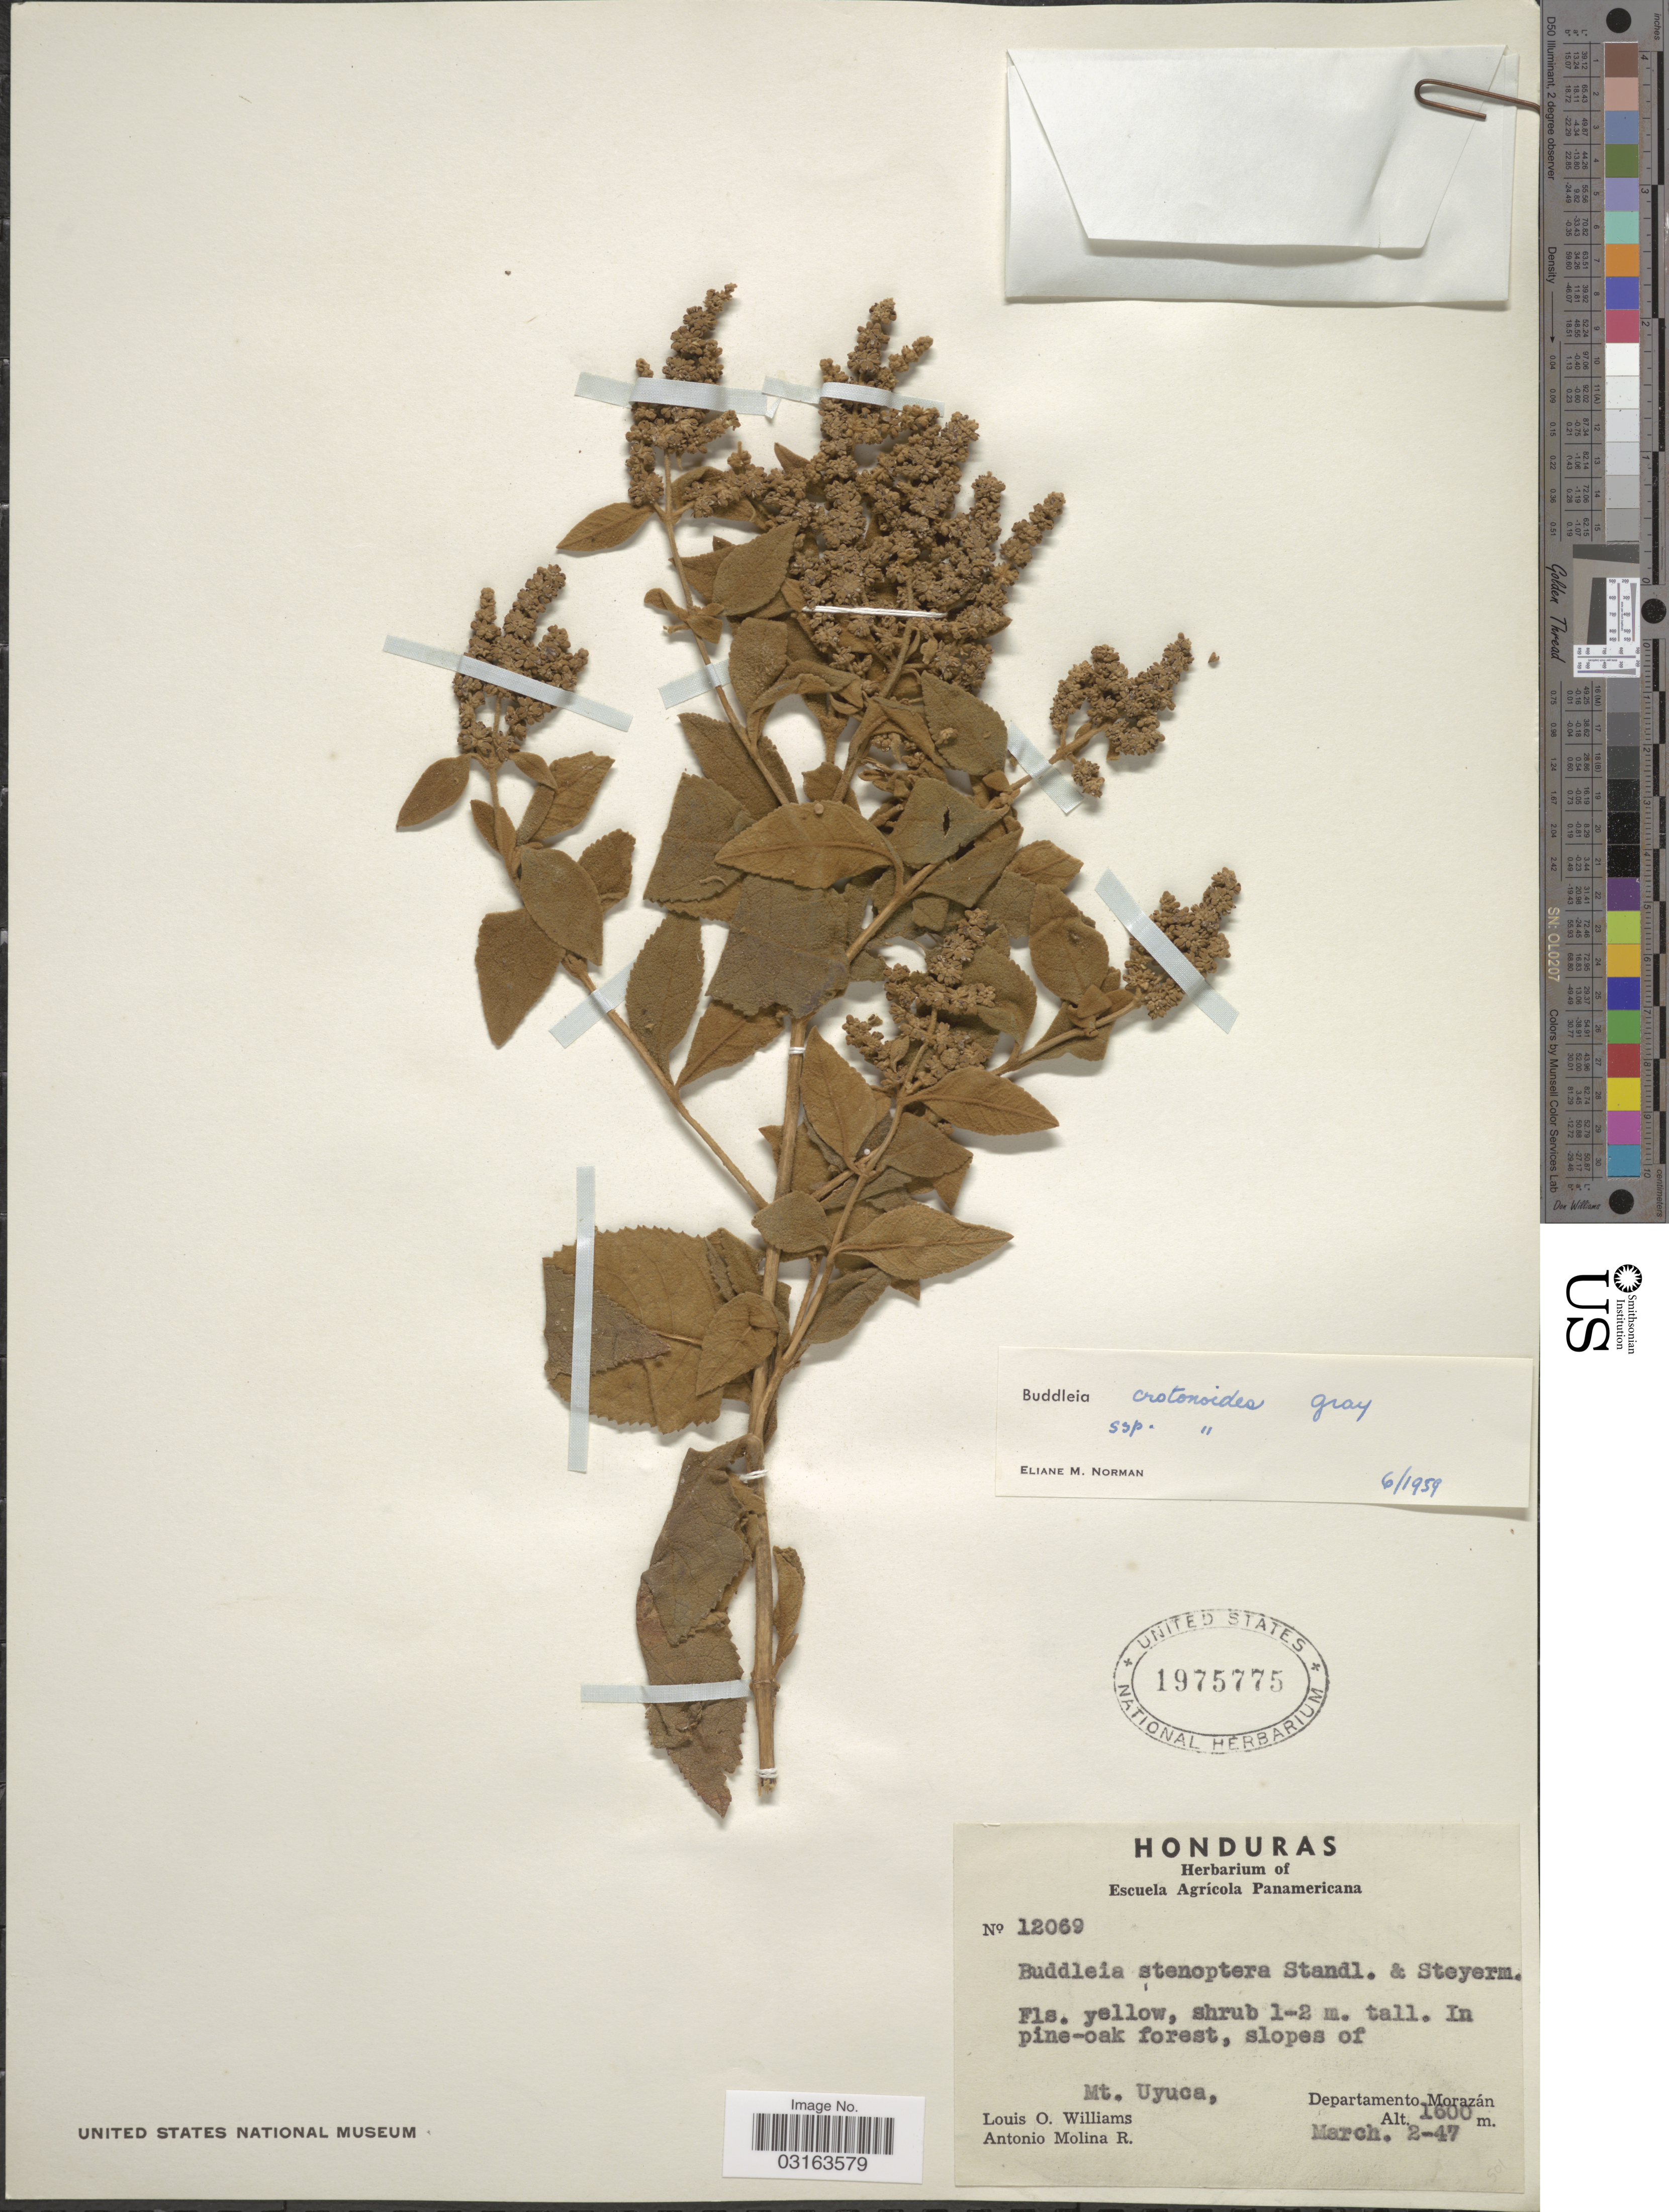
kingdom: Plantae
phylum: Tracheophyta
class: Magnoliopsida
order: Lamiales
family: Scrophulariaceae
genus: Buddleja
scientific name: Buddleja crotonoides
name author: A. Gray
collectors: L. O. Williams & A. Molina R.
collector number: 12069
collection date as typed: Transcribed d/m/y: 2/3/47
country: Honduras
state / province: Fco. Morazán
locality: Slopes of Mt. Uyuca, Departamento Morazán.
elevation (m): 1600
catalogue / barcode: US 1975775